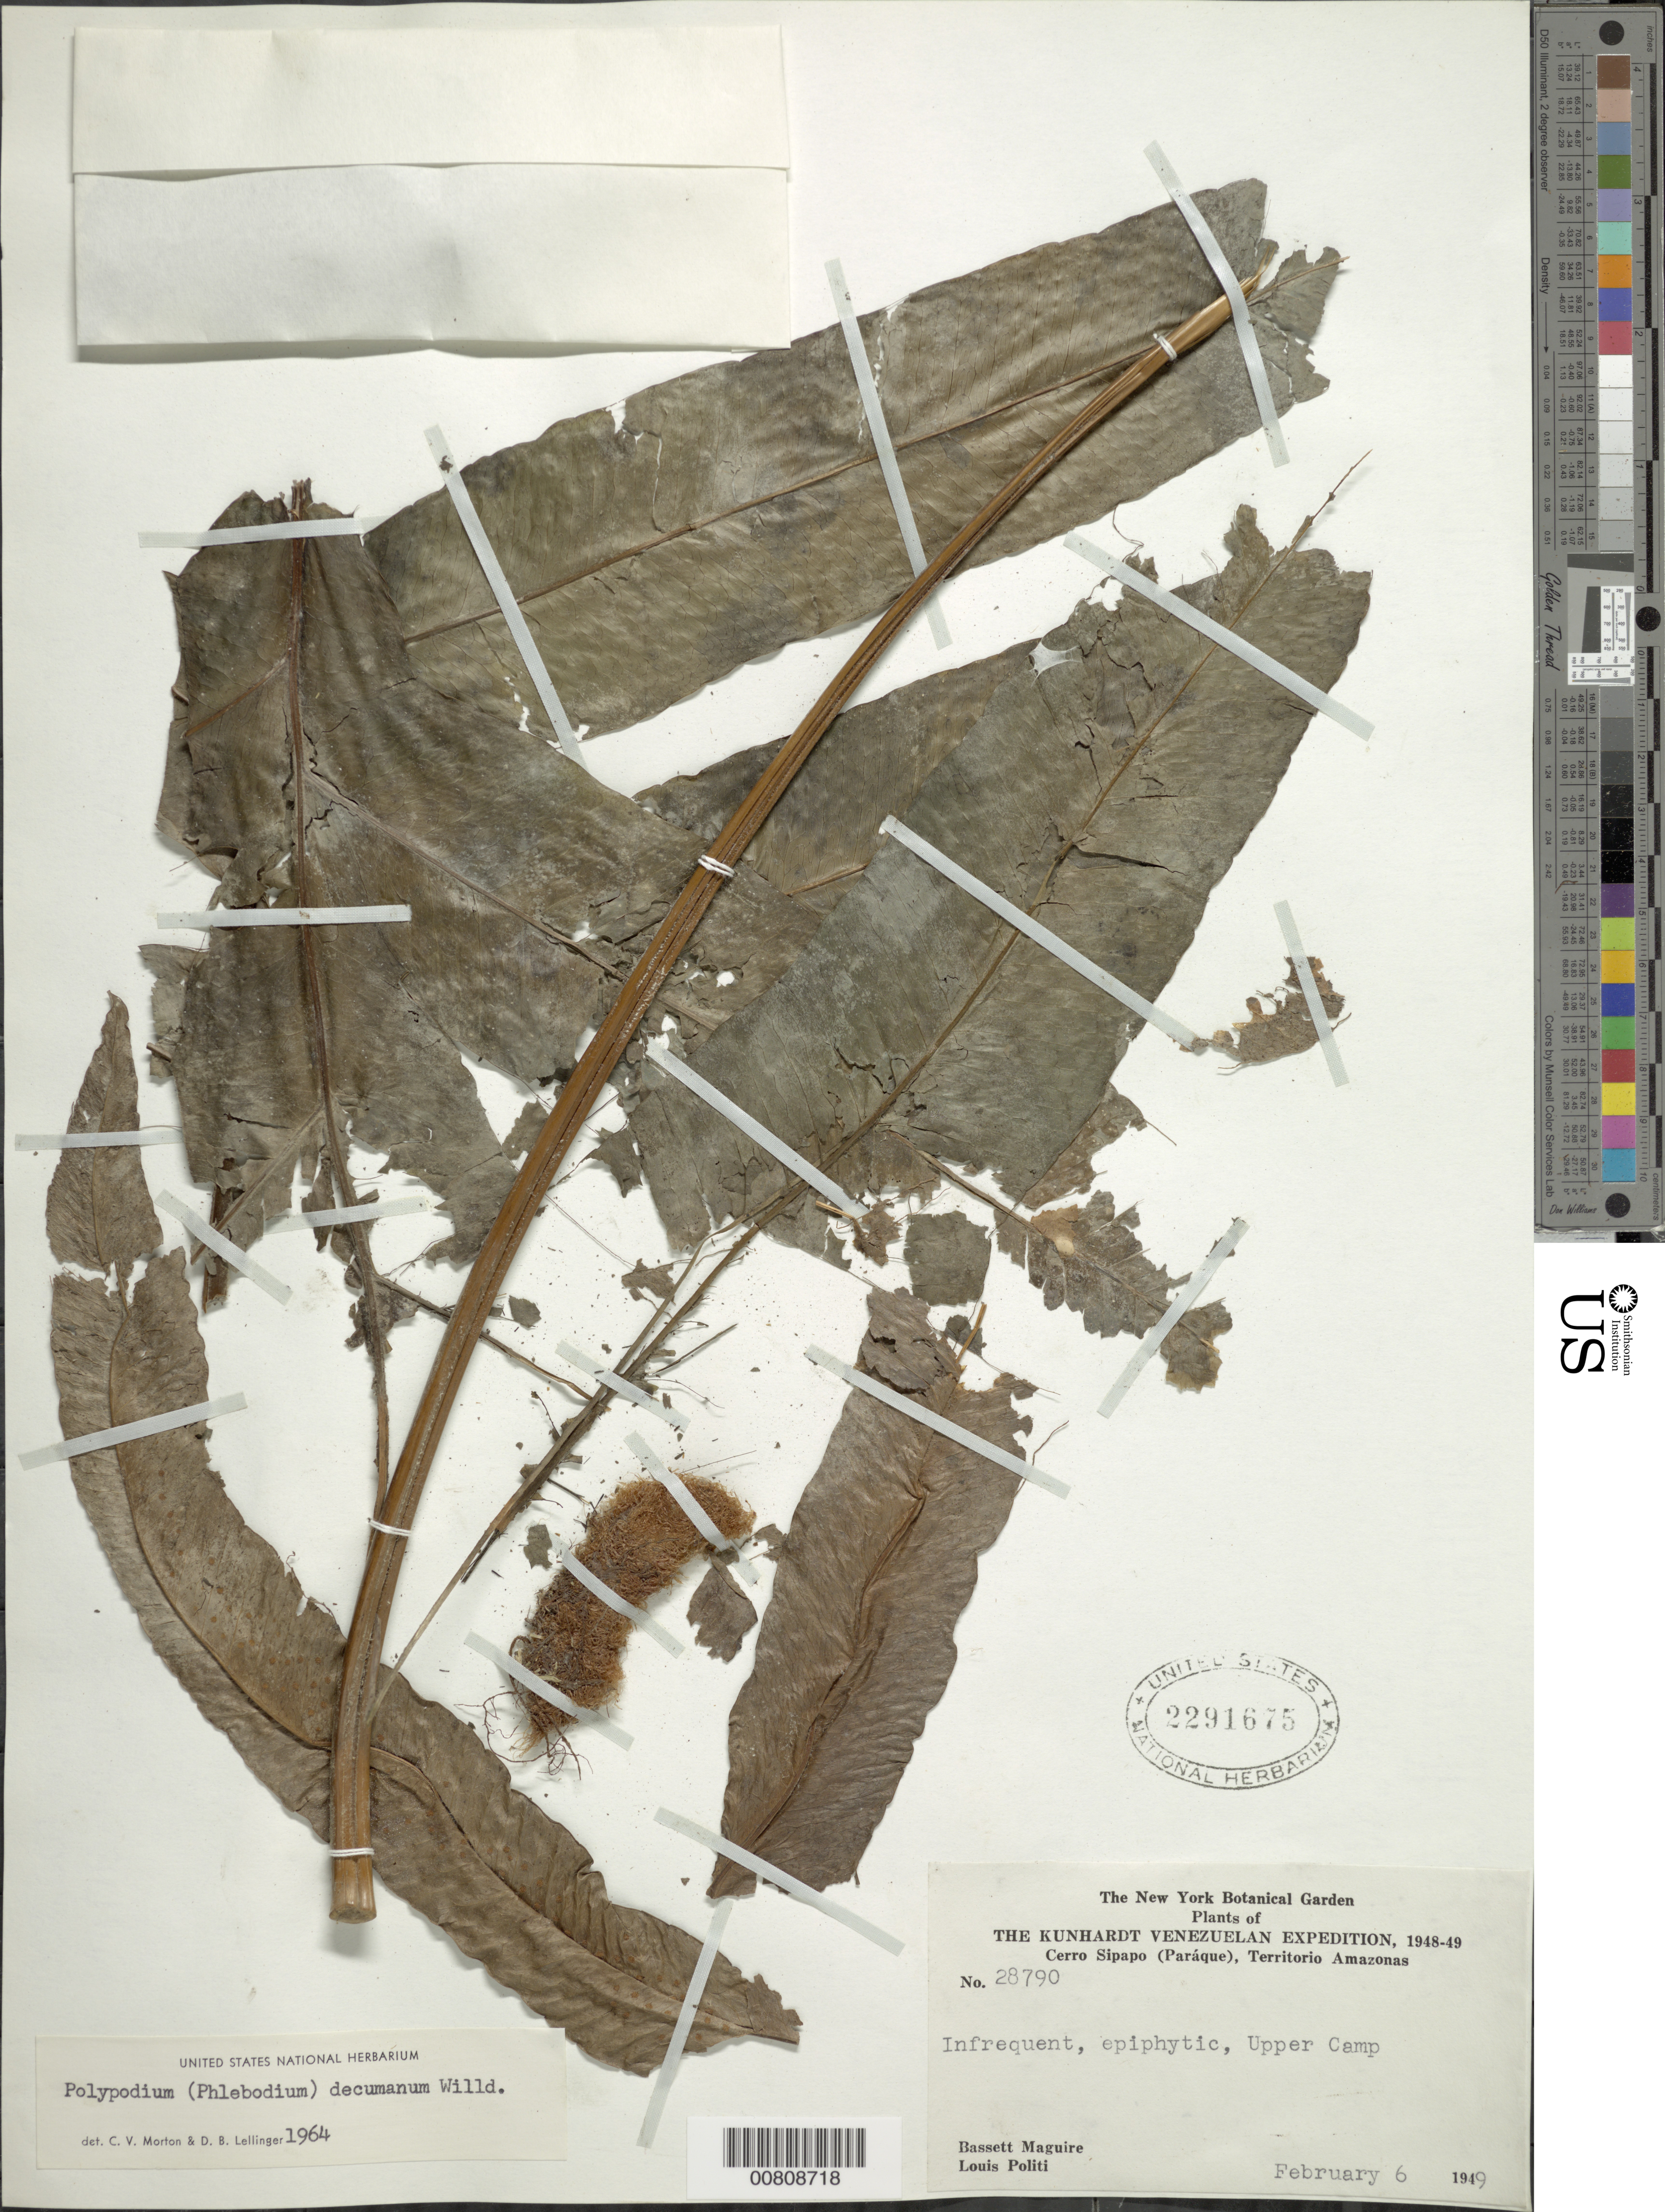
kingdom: Plantae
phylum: Tracheophyta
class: Polypodiopsida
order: Polypodiales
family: Polypodiaceae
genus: Phlebodium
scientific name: Phlebodium decumanum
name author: (Willd.) J. Sm.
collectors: B. Maguire & L. Politi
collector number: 28790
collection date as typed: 2-Feb-49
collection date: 1949-02-02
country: Venezuela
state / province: Amazonas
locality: Cerro Sipapo (Paráque), Upper Camp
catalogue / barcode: US 2291675